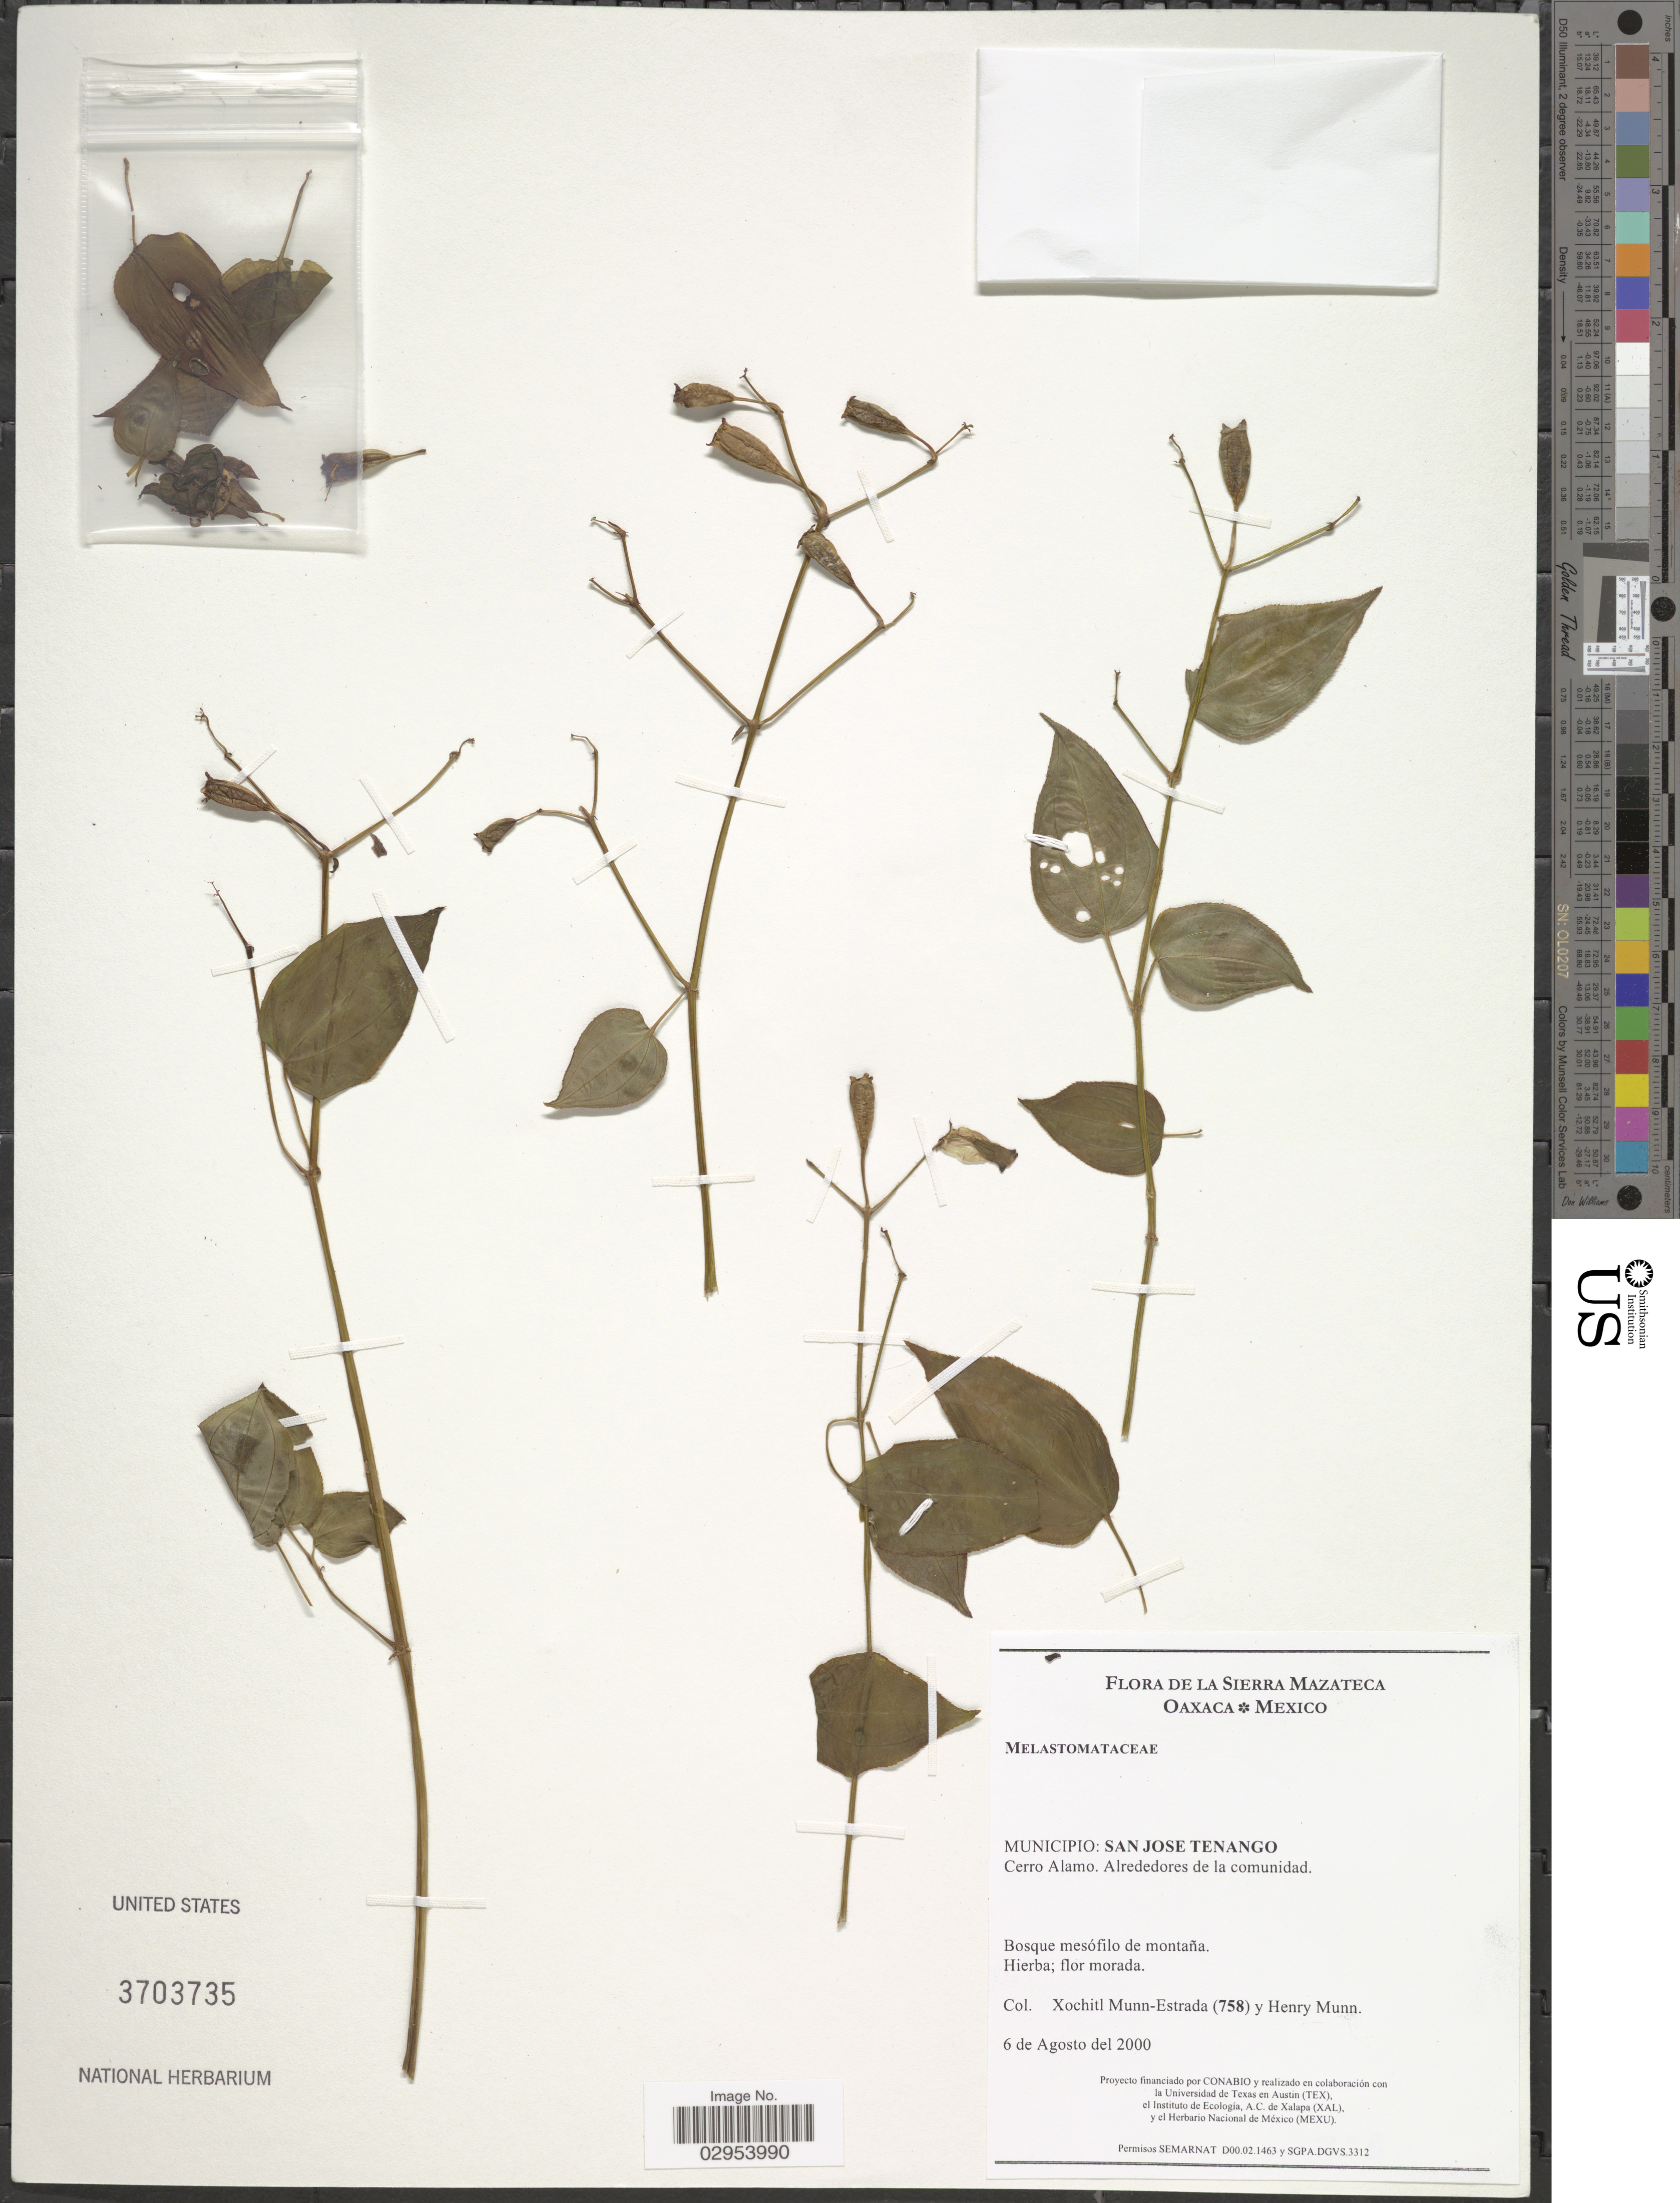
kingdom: Plantae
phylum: Tracheophyta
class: Magnoliopsida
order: Myrtales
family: Melastomataceae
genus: Topobea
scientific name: Topobea sp.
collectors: X. Munn-Estrada & H. Munn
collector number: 758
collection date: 2000-08-06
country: Mexico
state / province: Oaxaca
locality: La Sierra Mazateca. Municipio: San Jose Tenango. Cerro Alamo. Alrededores de la comunidad.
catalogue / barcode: US 3703735